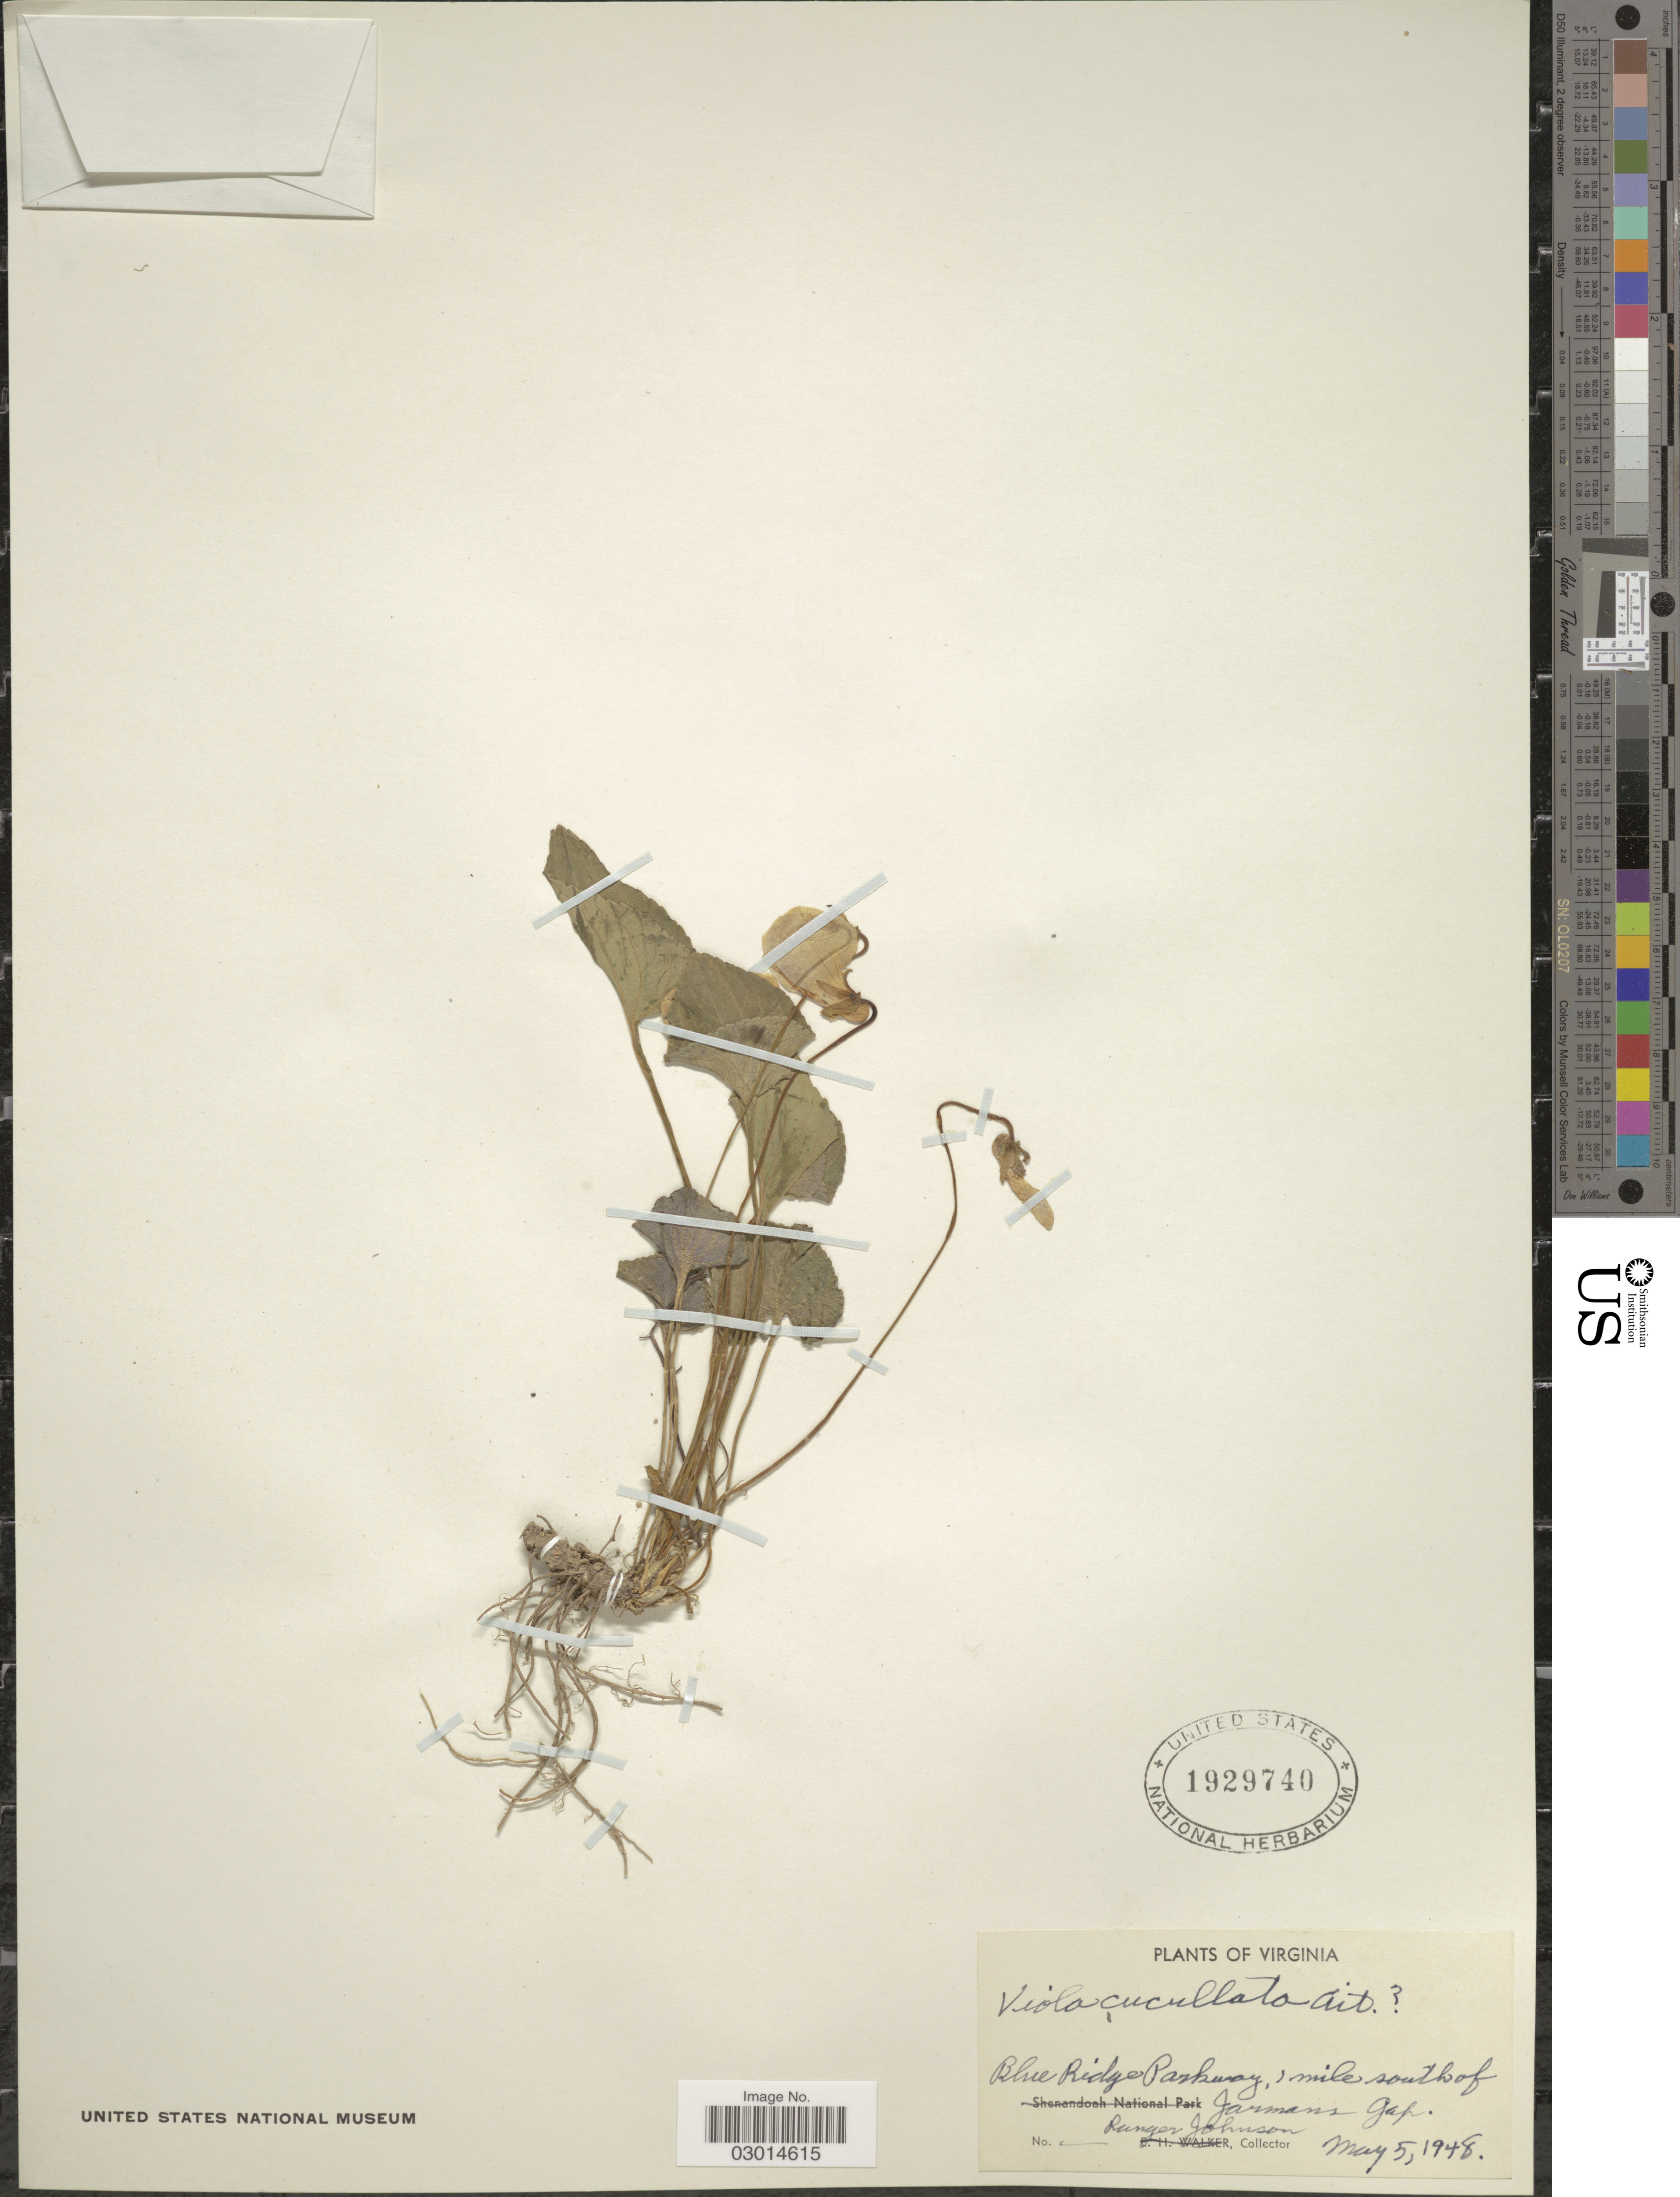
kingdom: Plantae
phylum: Tracheophyta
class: Magnoliopsida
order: Malpighiales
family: Violaceae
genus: Viola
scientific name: Viola cucullata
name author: Aiton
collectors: R. Johnson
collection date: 1948-05-05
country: United States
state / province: Virginia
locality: Blue Ridge Parkway, 1 mile south of Jarmans Gap.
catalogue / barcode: US 1929740